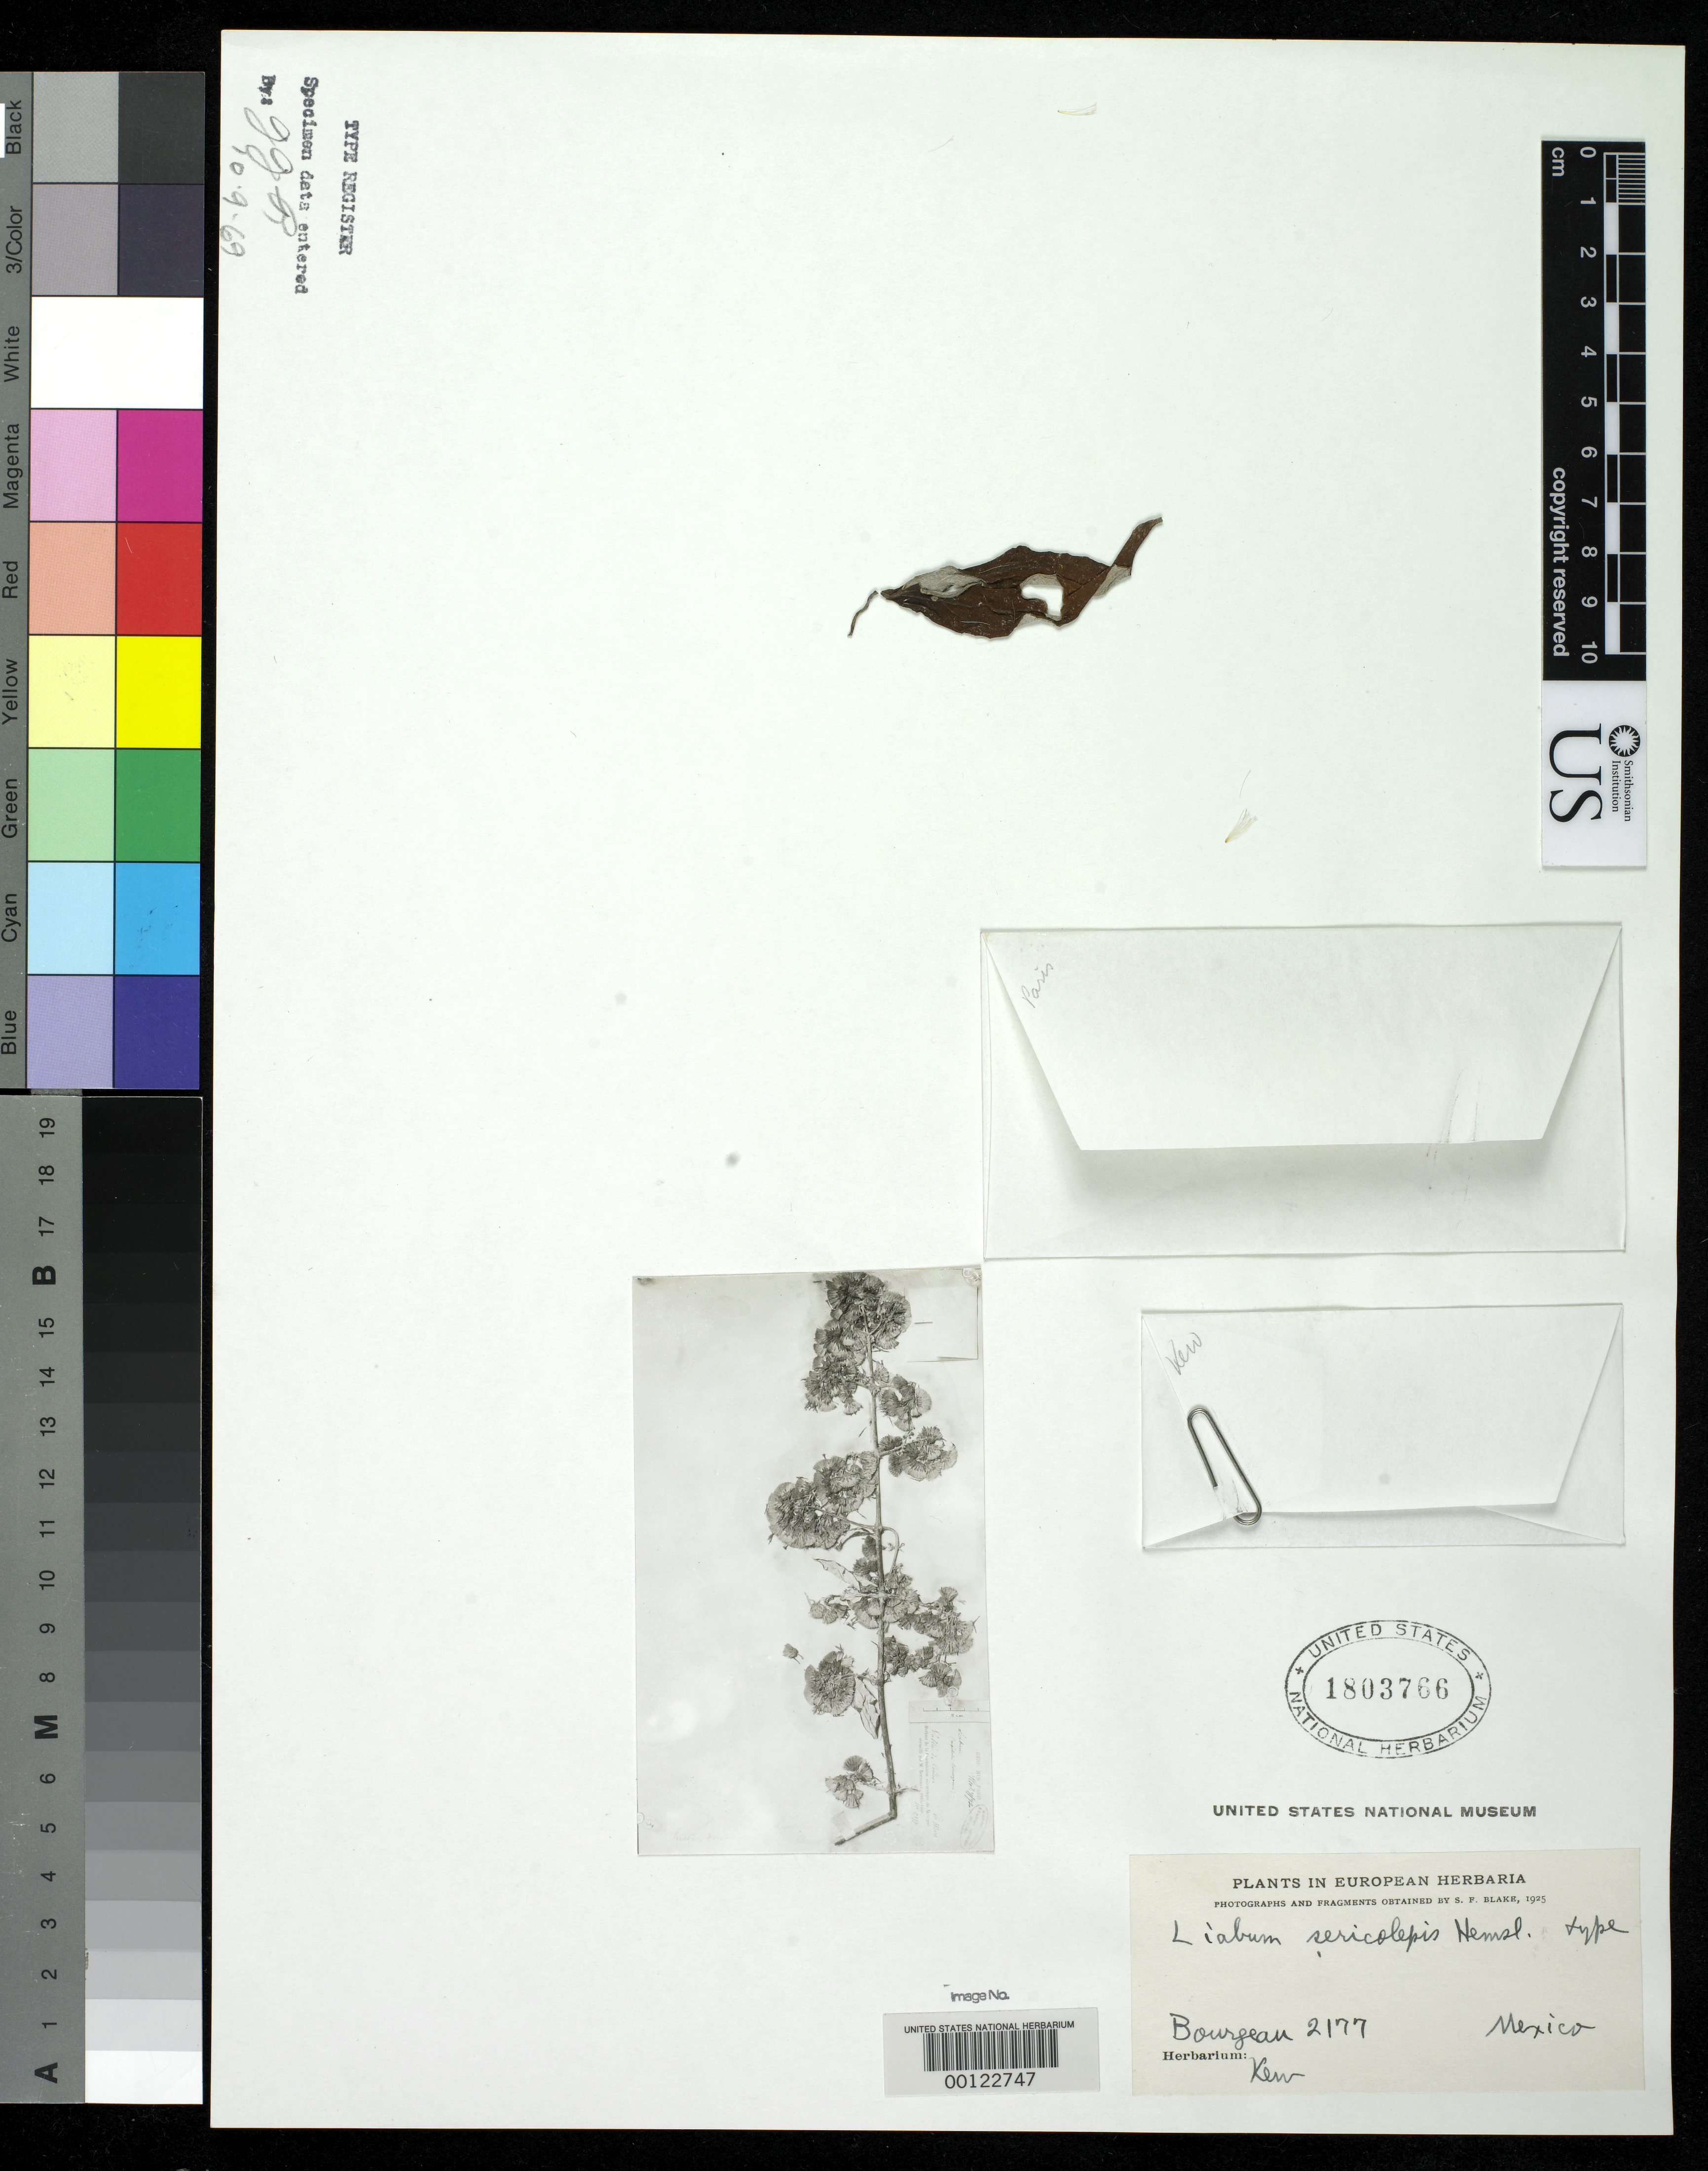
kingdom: Plantae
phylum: Tracheophyta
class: Magnoliopsida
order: Asterales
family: Asteraceae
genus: Liabum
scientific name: Liabum sericolepis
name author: Hemsl.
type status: Type Fragment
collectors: E. Bourgeau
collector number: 2177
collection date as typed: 10 Mar 1865 or 10 Mar 1866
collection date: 1865-03-10 or 1866-03-10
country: Mexico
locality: E of Monserrat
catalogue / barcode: US 1803766